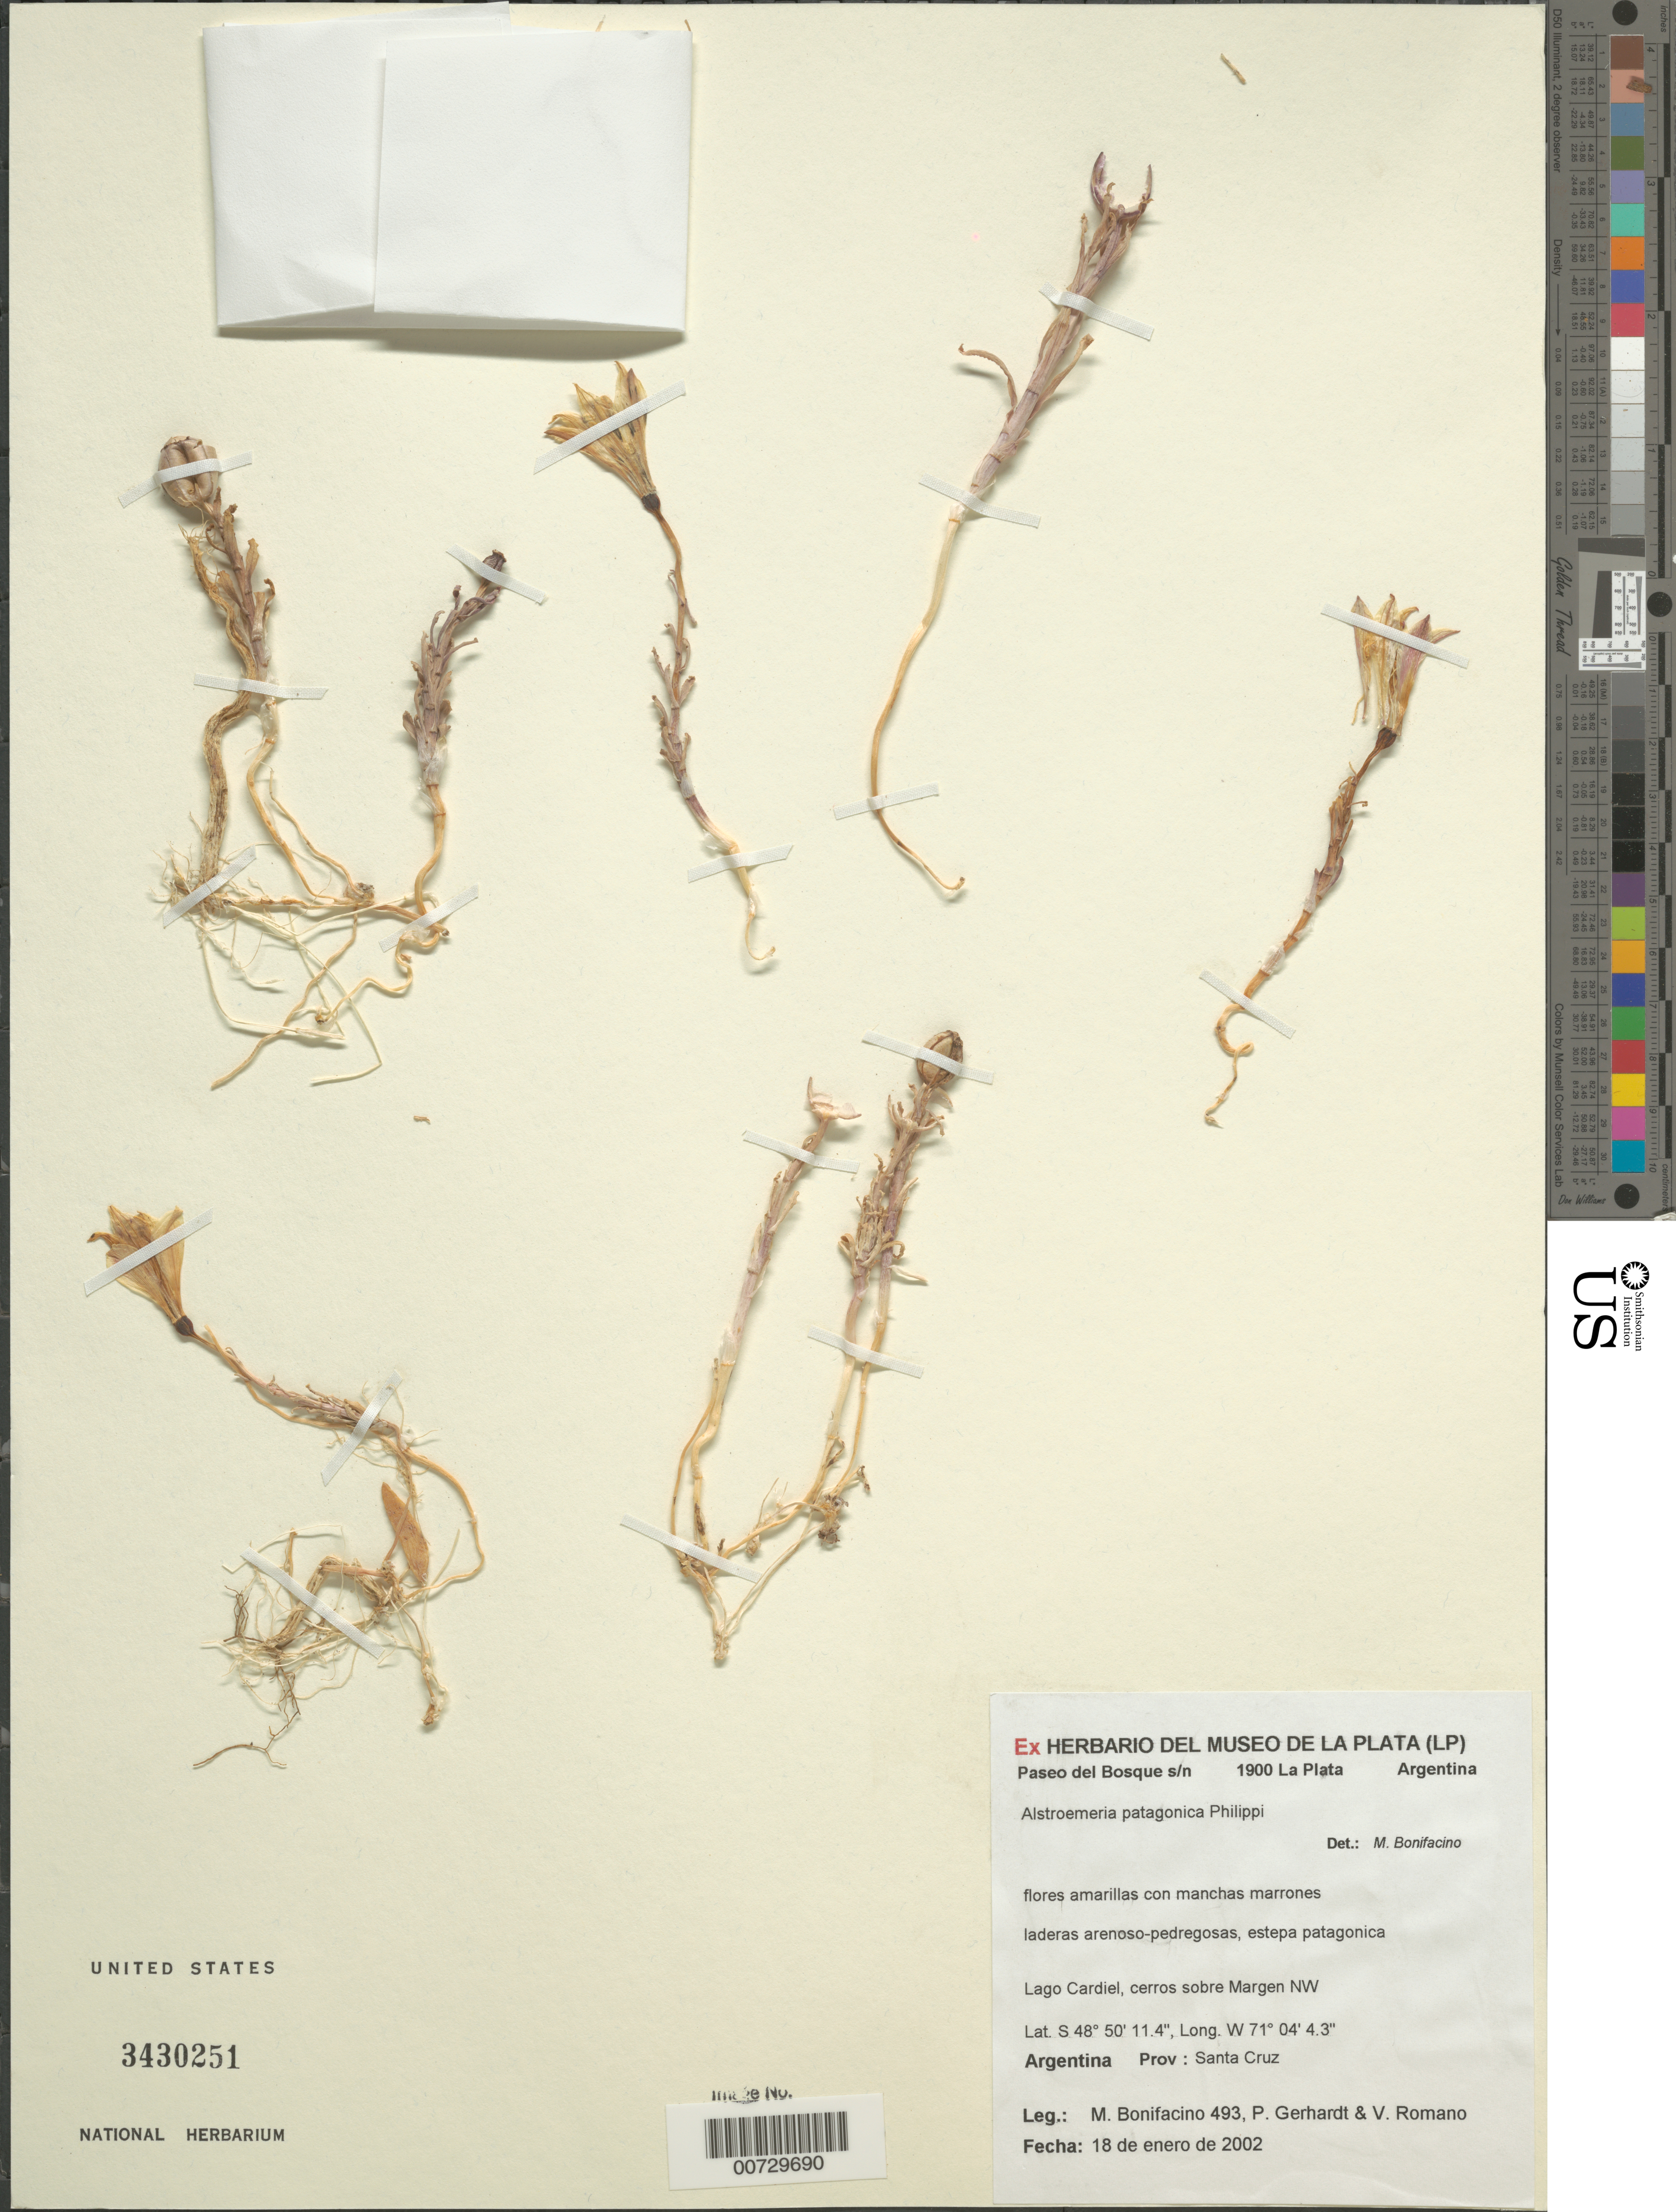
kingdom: Plantae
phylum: Tracheophyta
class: Liliopsida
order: Liliales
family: Alstroemeriaceae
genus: Alstroemeria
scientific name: Alstroemeria patagonica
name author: Phil.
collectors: M. Bonifacino, P. Gerhardt & V. Romano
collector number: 0493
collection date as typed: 18 Jan 2002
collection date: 2002-01-18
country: Argentina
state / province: Santa Cruz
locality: La Plata, Lago Cardiel, Cerros Sobre Margen.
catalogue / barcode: US 3430251